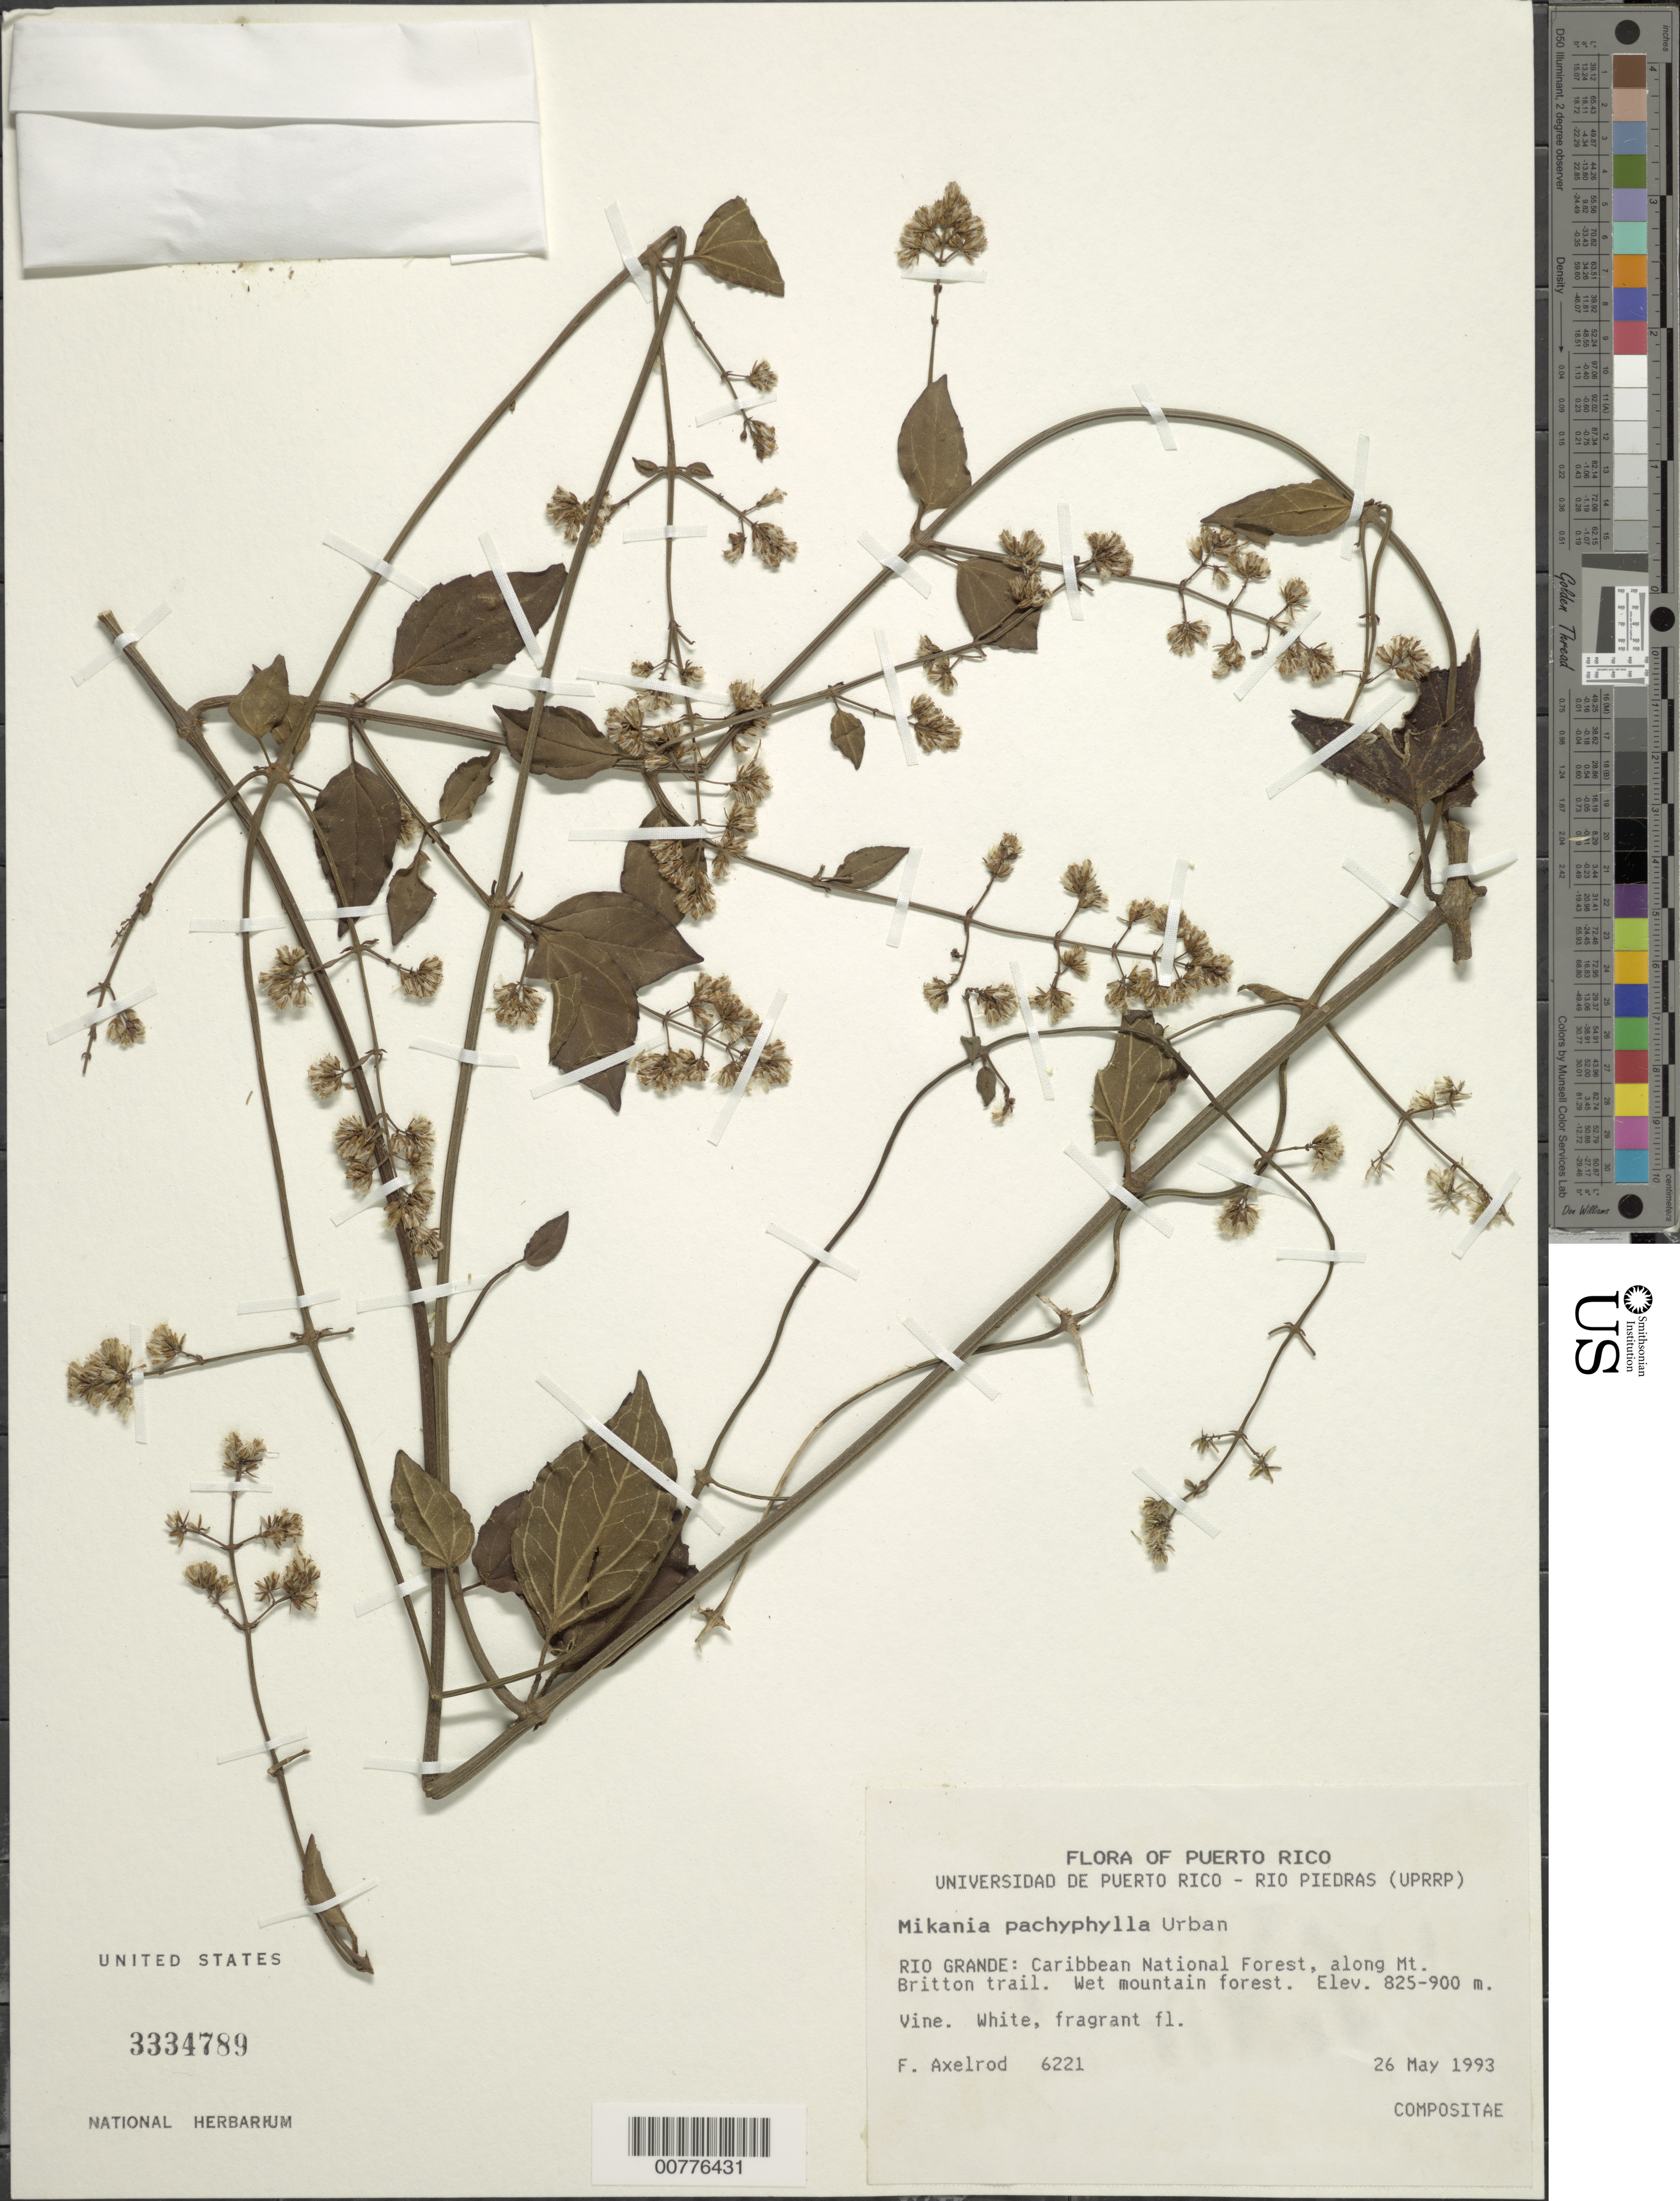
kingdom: Plantae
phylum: Tracheophyta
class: Magnoliopsida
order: Asterales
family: Asteraceae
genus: Mikania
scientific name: Mikania pachyphylla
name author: Urb.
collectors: F. S. Axelrod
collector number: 6221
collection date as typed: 26 May 1993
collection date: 1993-05-26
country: Puerto Rico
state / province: Río Grande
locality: Rio Grande: Caribbean National Forest, along Mt. Britton trail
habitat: Wet mountain forest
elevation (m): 825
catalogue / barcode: US 3334789